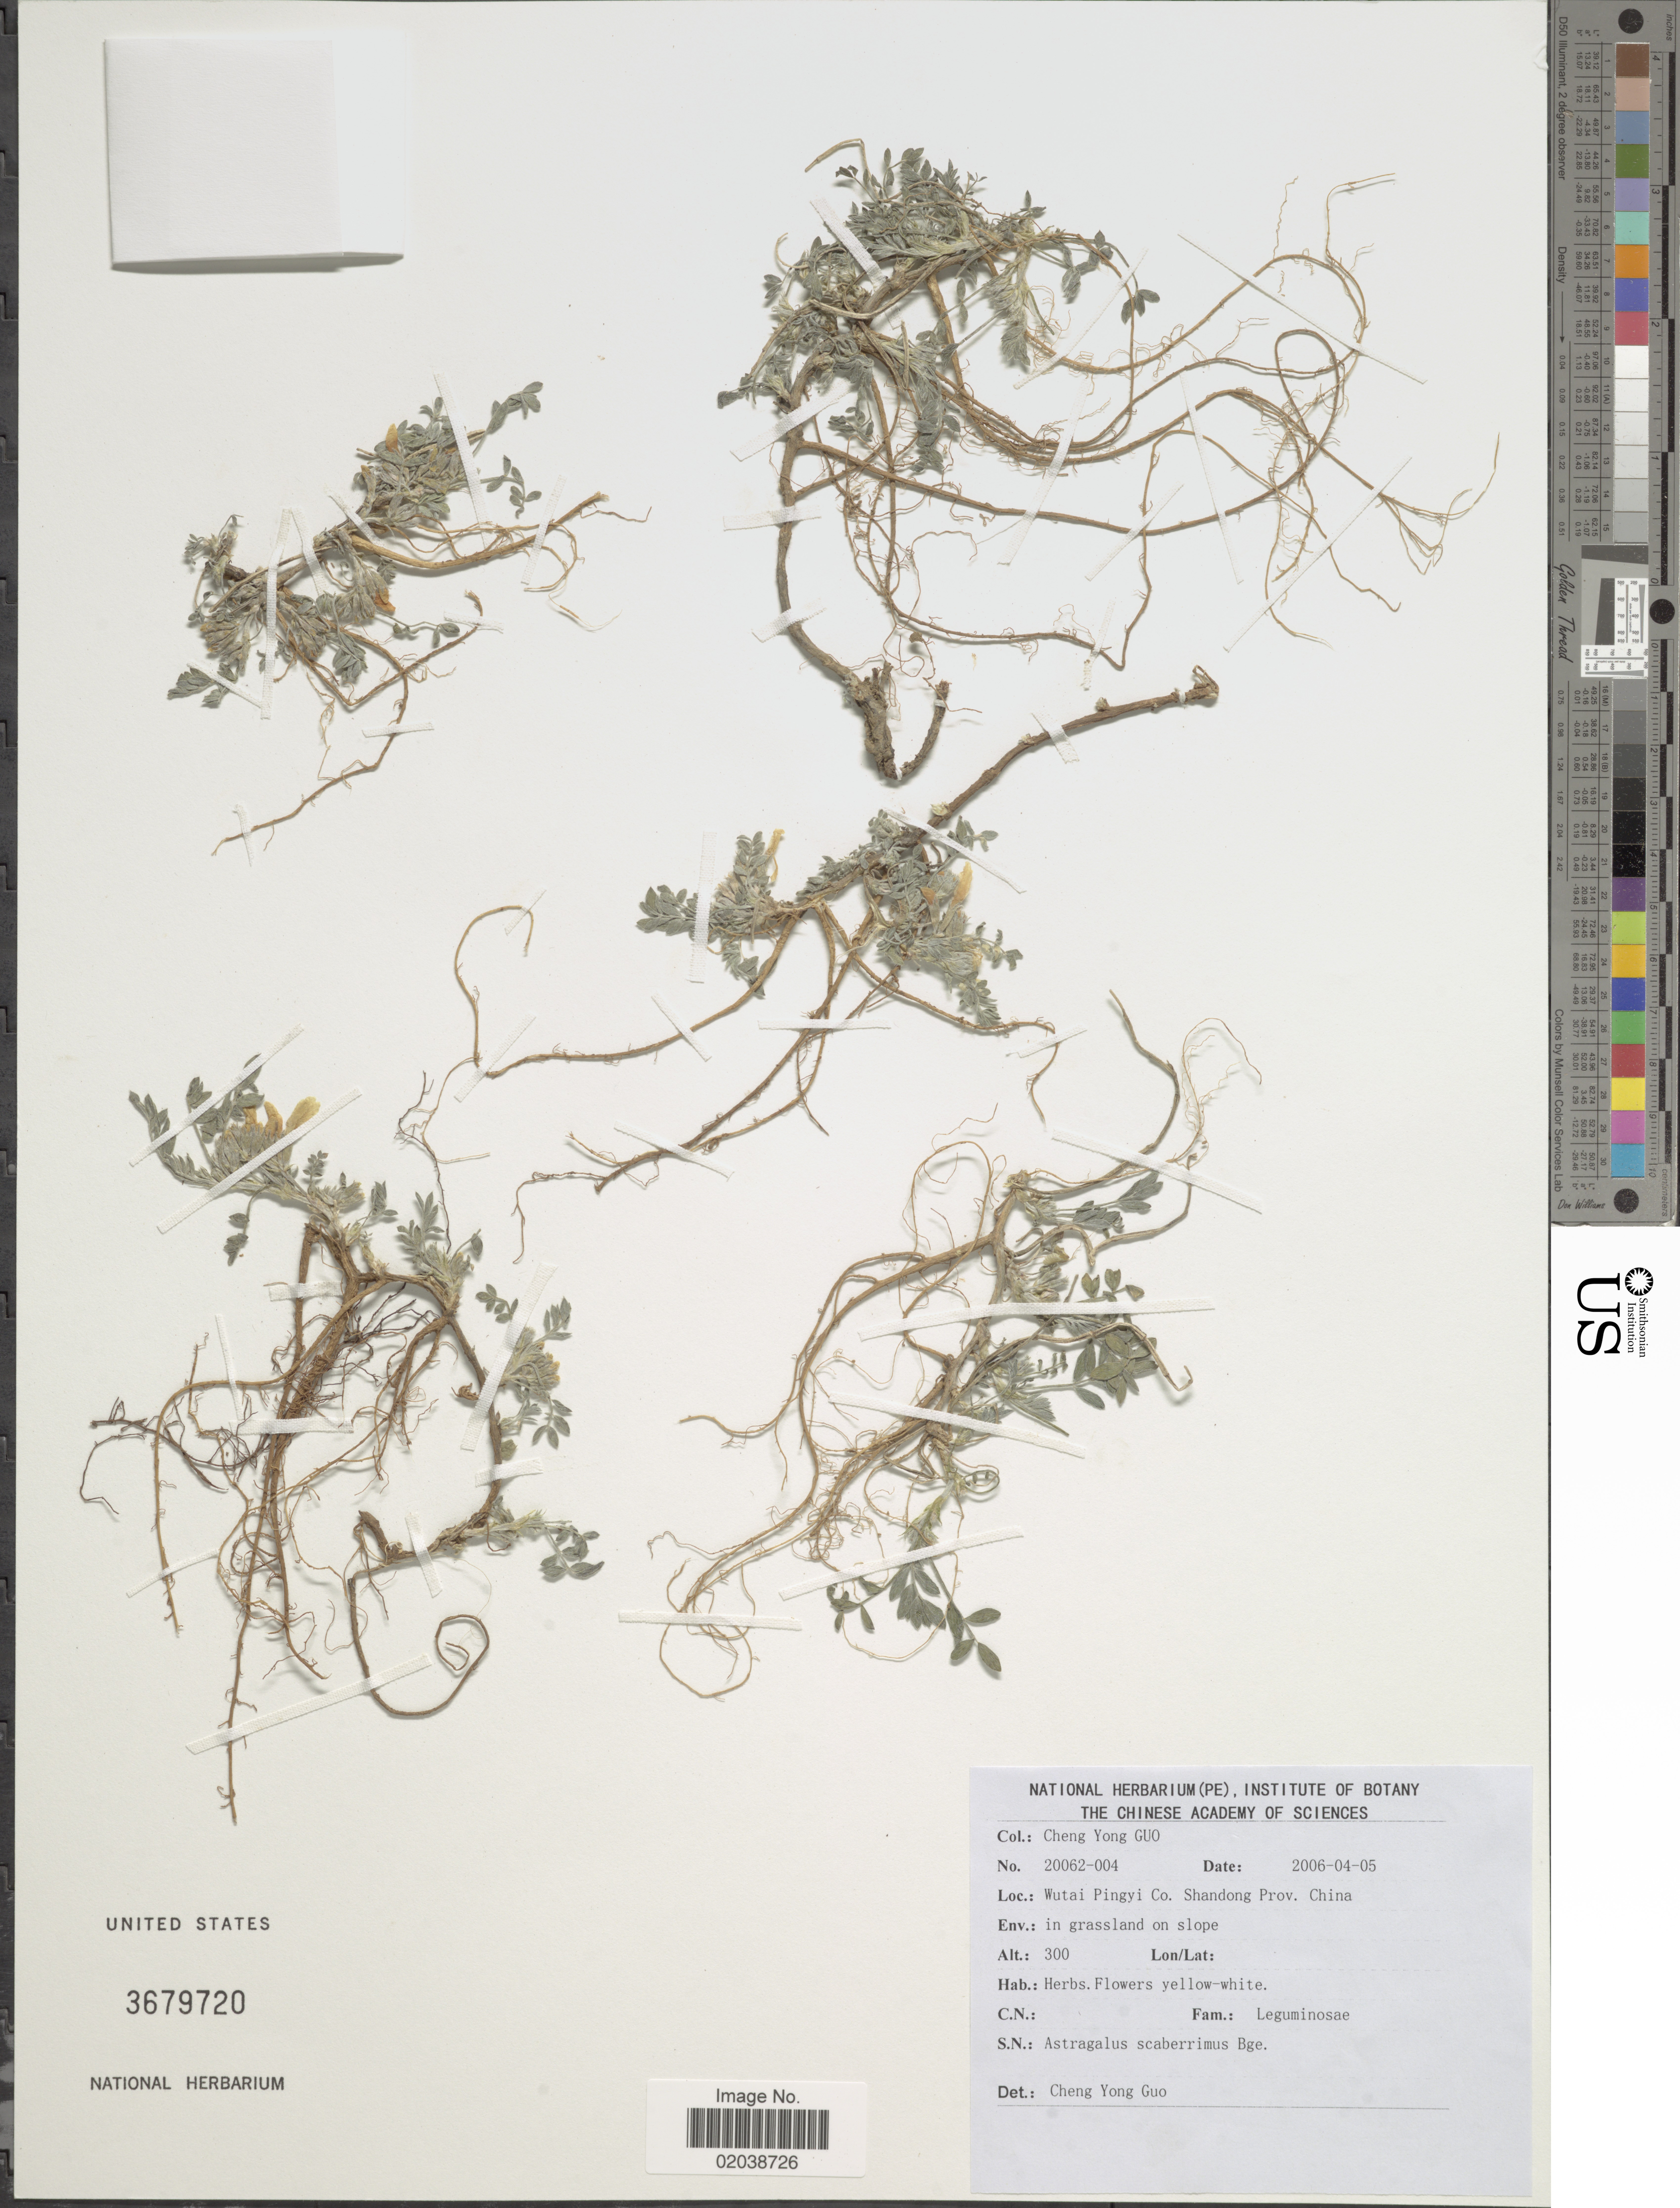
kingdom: Plantae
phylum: Tracheophyta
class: Magnoliopsida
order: Fabales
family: Fabaceae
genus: Astragalus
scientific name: Astragalus scaberrimus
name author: Bunge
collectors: C. Y. Guo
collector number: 20062-004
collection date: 2006-04-05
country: China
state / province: Shandong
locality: Wutau Pingyi Co, in grassland on slope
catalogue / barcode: US 3679720